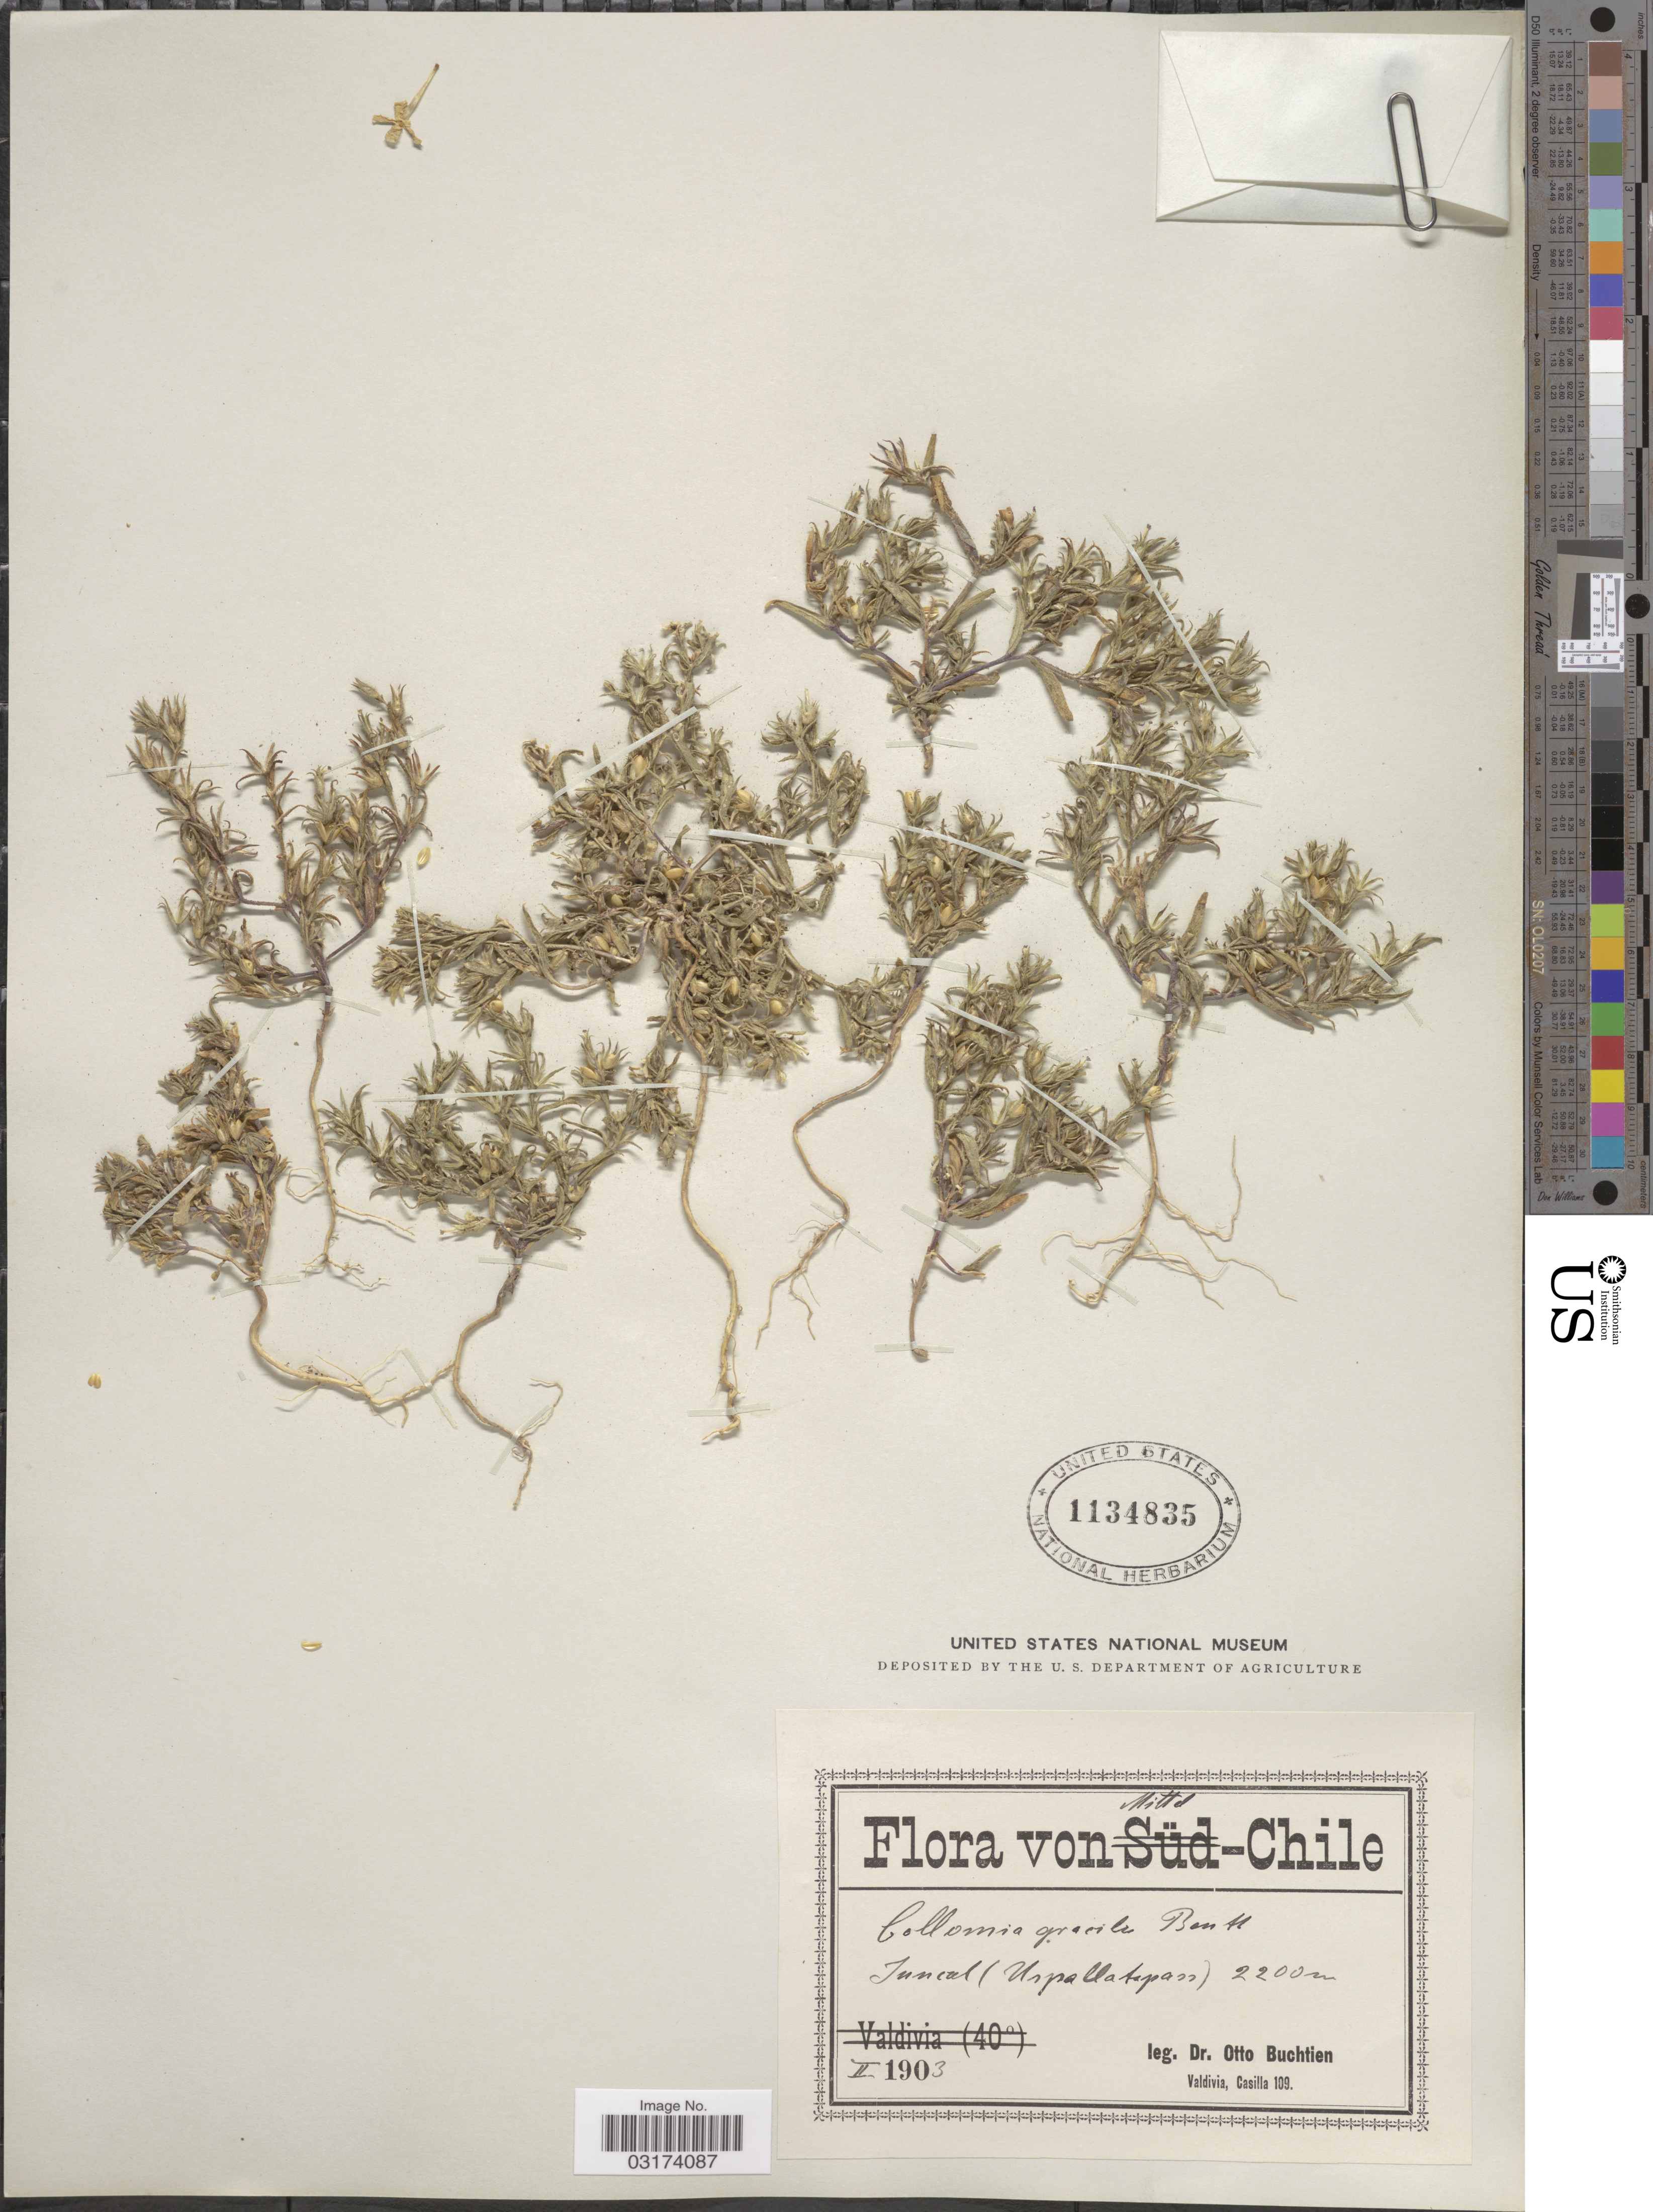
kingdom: Plantae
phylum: Tracheophyta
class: Magnoliopsida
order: Ericales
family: Polemoniaceae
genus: Microsteris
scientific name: Microsteris gracilis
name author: (Hook.) Greene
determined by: (US) Smithsonian Institution - National Museum of Natural History - Department of Botany (UNITED STATES)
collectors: O. Buchtien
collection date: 1903-02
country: Chile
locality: Mittel-Chile. Juncal (Uspallatapass).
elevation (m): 2200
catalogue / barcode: US 1134835